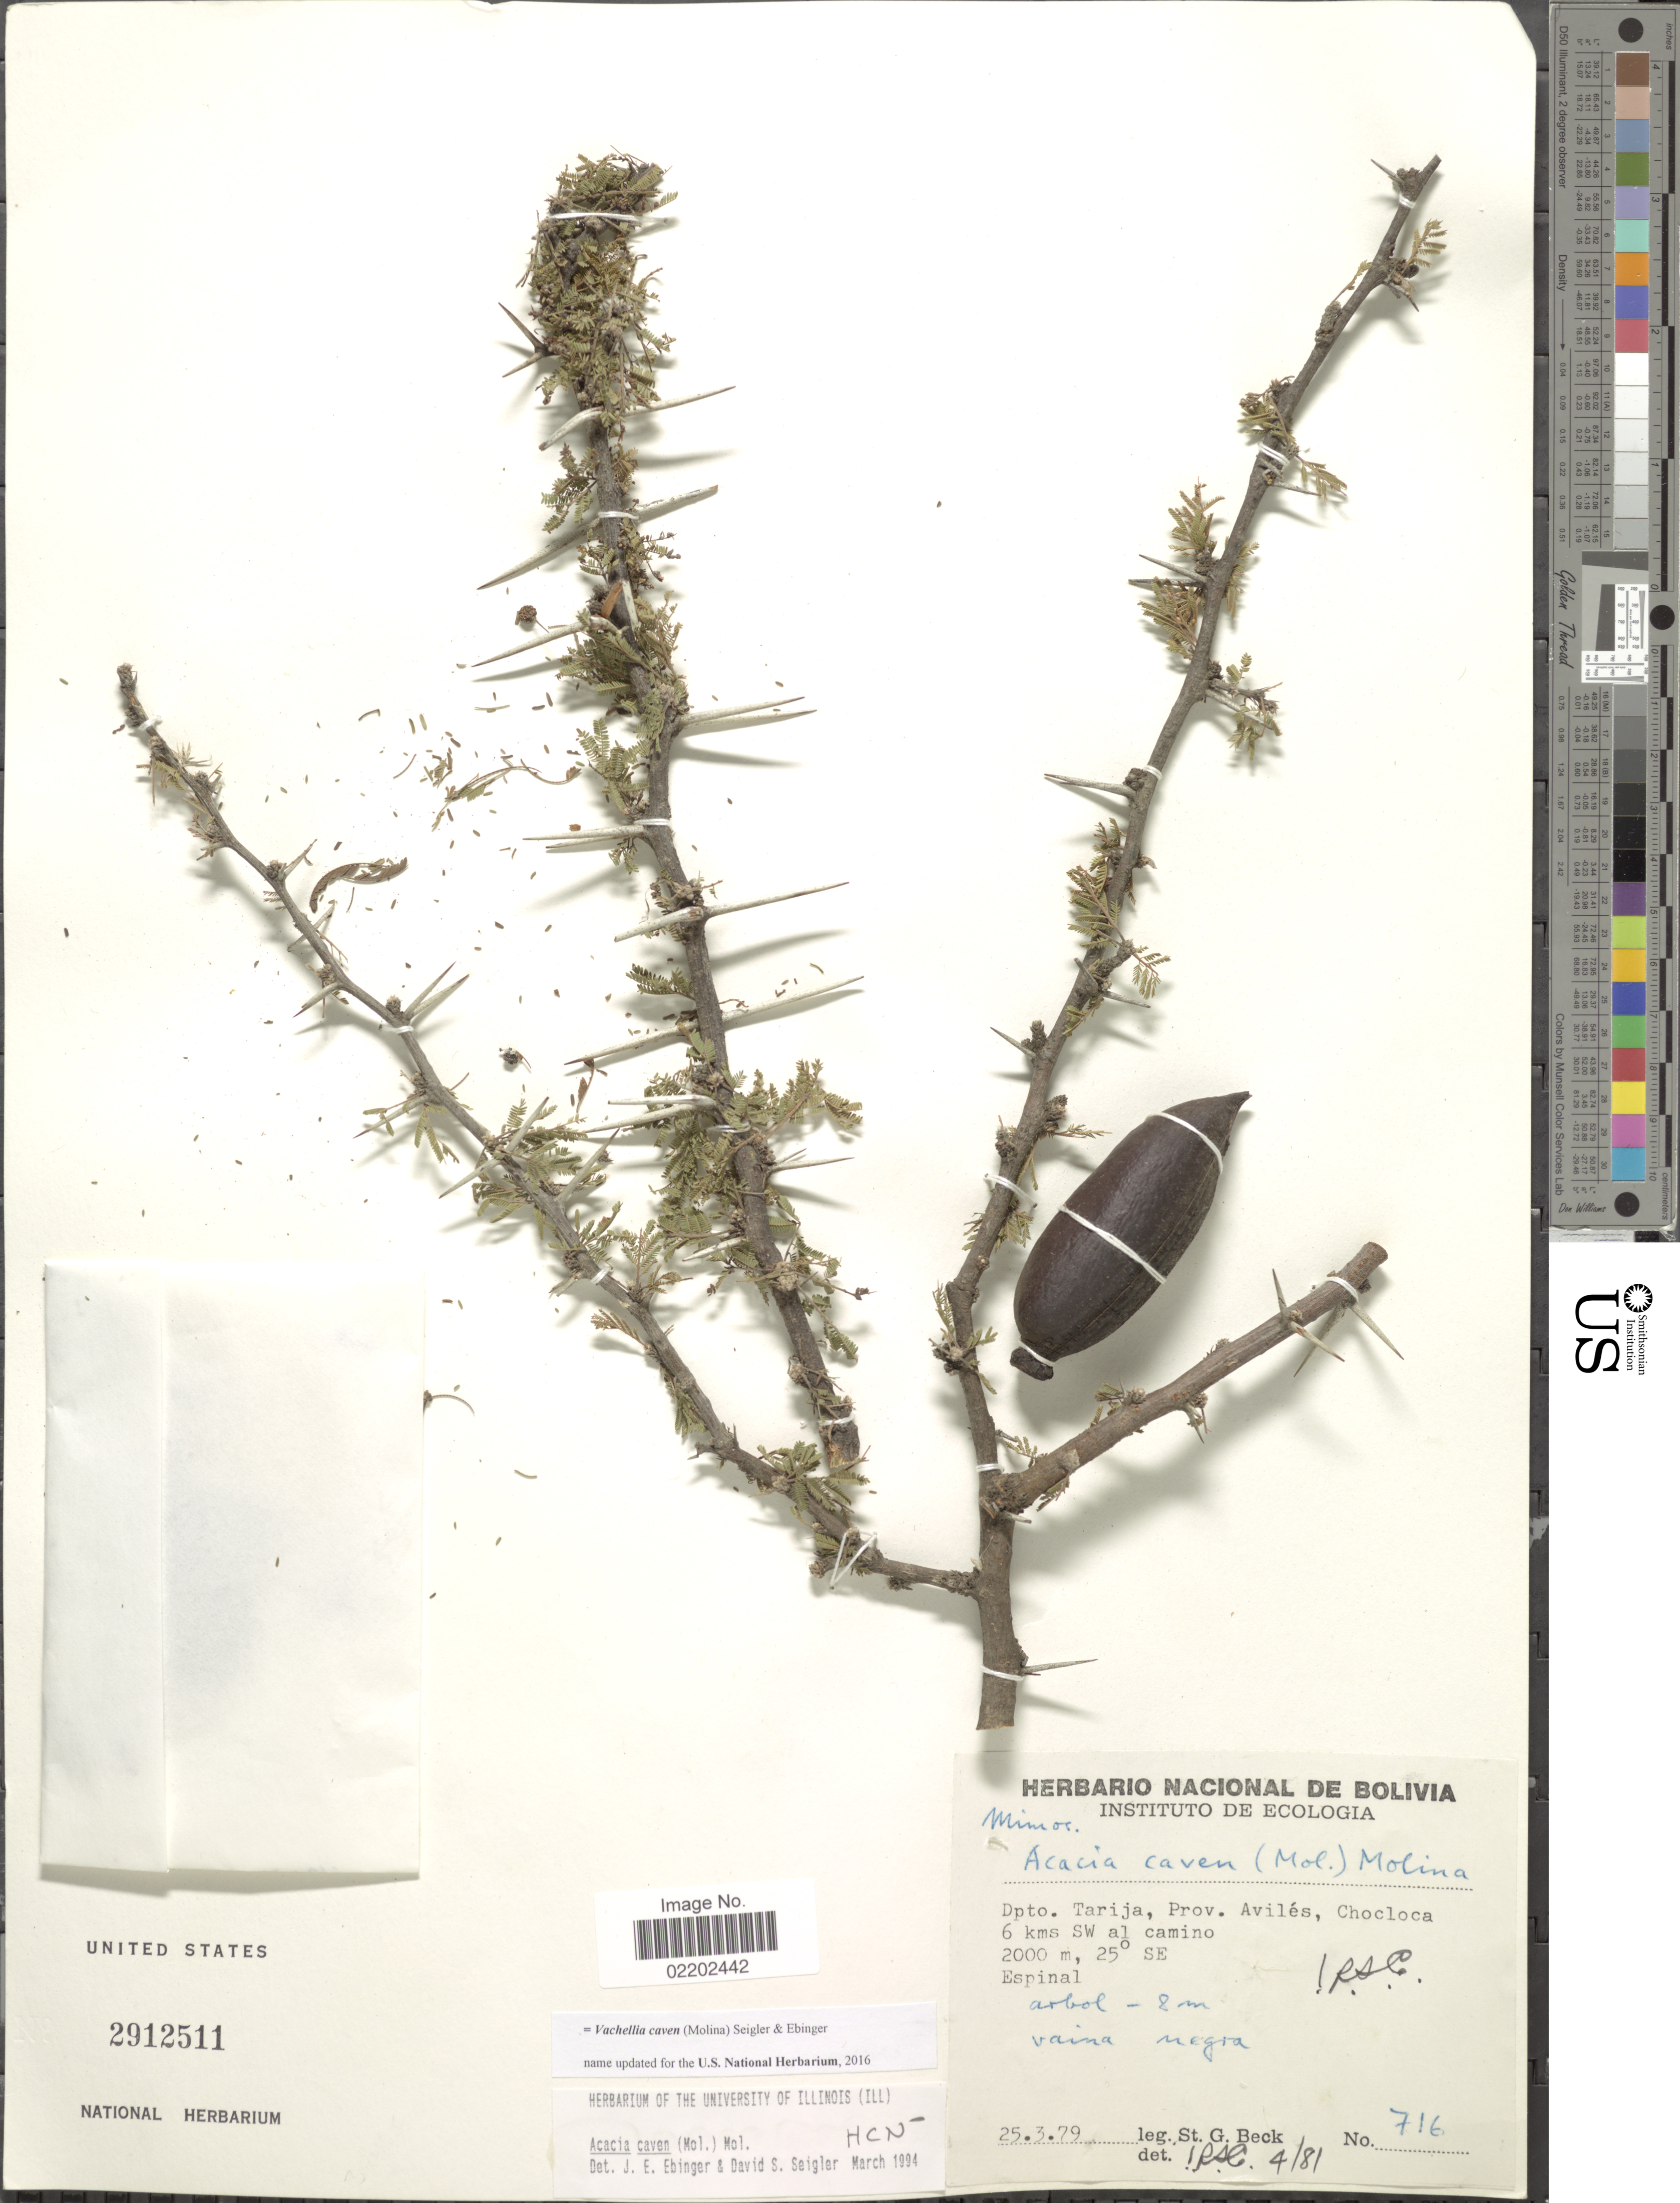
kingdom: Plantae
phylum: Tracheophyta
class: Magnoliopsida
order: Fabales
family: Fabaceae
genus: Vachellia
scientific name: Vachellia caven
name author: (Molina) Seigler & Ebinger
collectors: S. G. Beck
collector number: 716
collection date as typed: Transcribed d/m/y: 25/3/79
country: Bolivia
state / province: Tarija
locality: Dpto Tarija, Prov. Avilés, Chocloca 6 kms SW al camino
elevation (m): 2000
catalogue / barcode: US 2912511